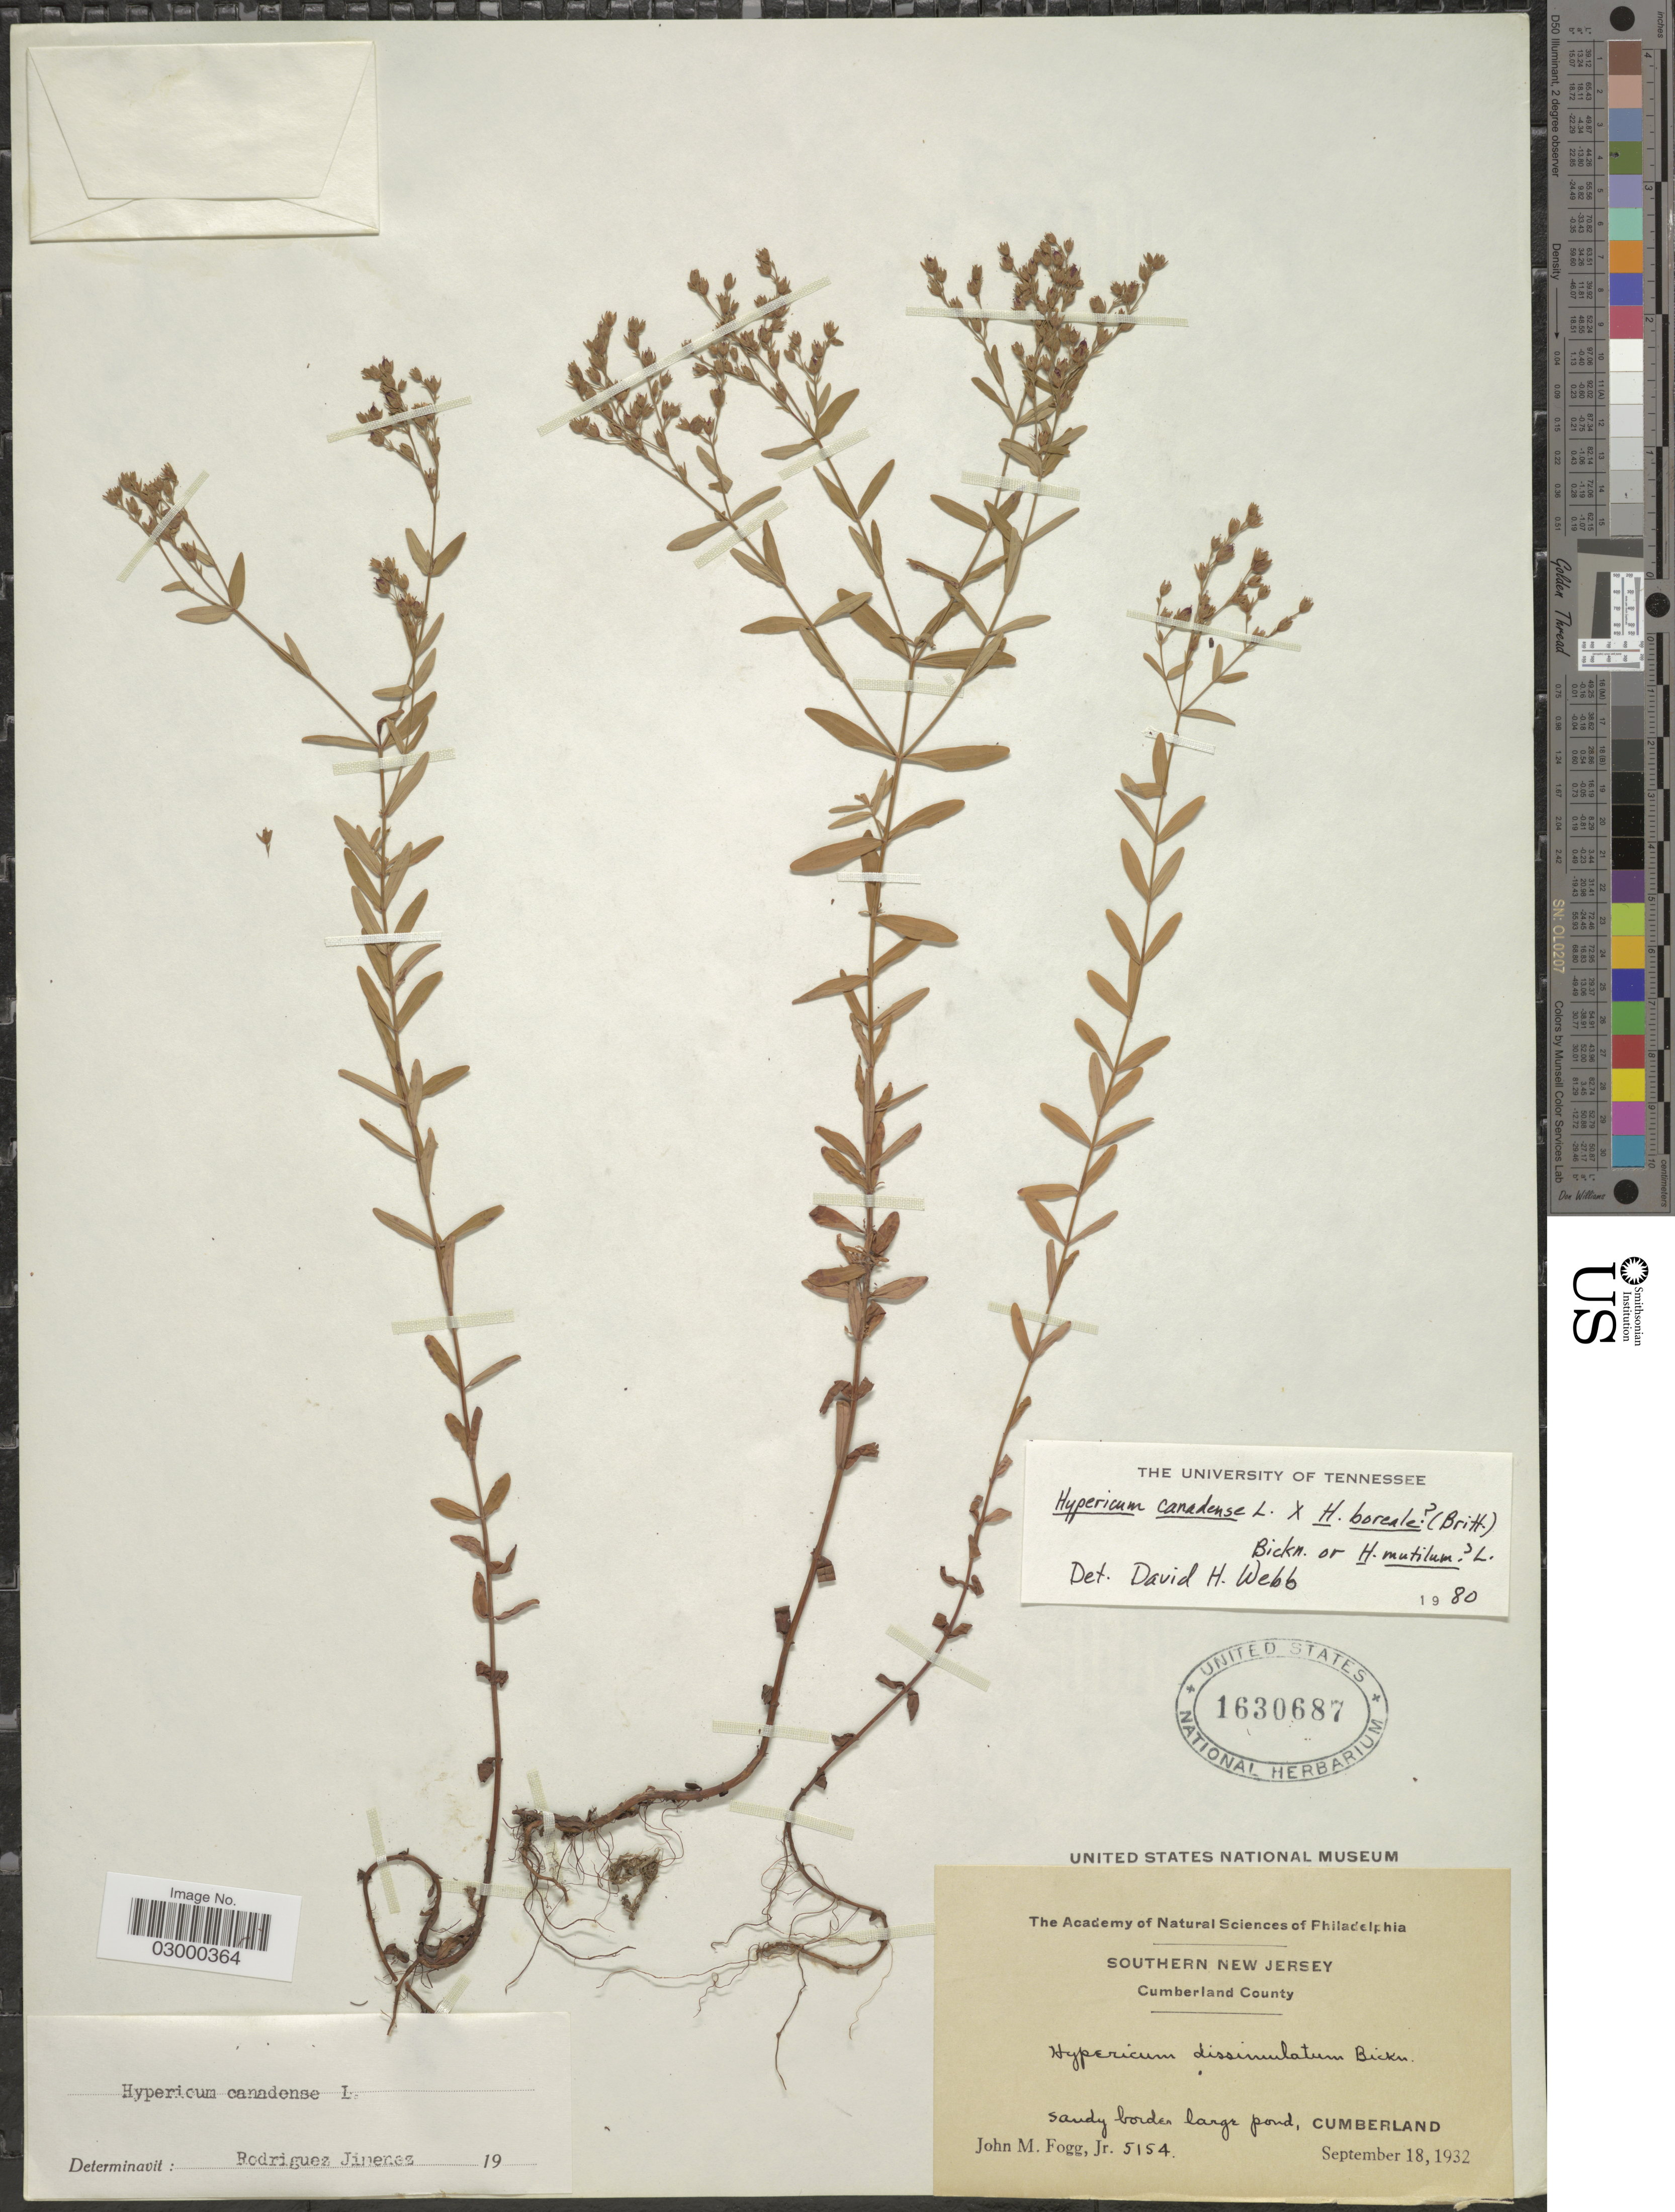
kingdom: Plantae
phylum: Tracheophyta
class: Magnoliopsida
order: Malpighiales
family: Hypericaceae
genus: Hypericum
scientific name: Hypericum canadense x H. sp.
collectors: J. Fogg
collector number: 5154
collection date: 1932-09-18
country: United States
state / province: New Jersey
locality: Southern New Jersey, Cumberland County, sandy border large pond, Cumberland.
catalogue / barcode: US 1630687